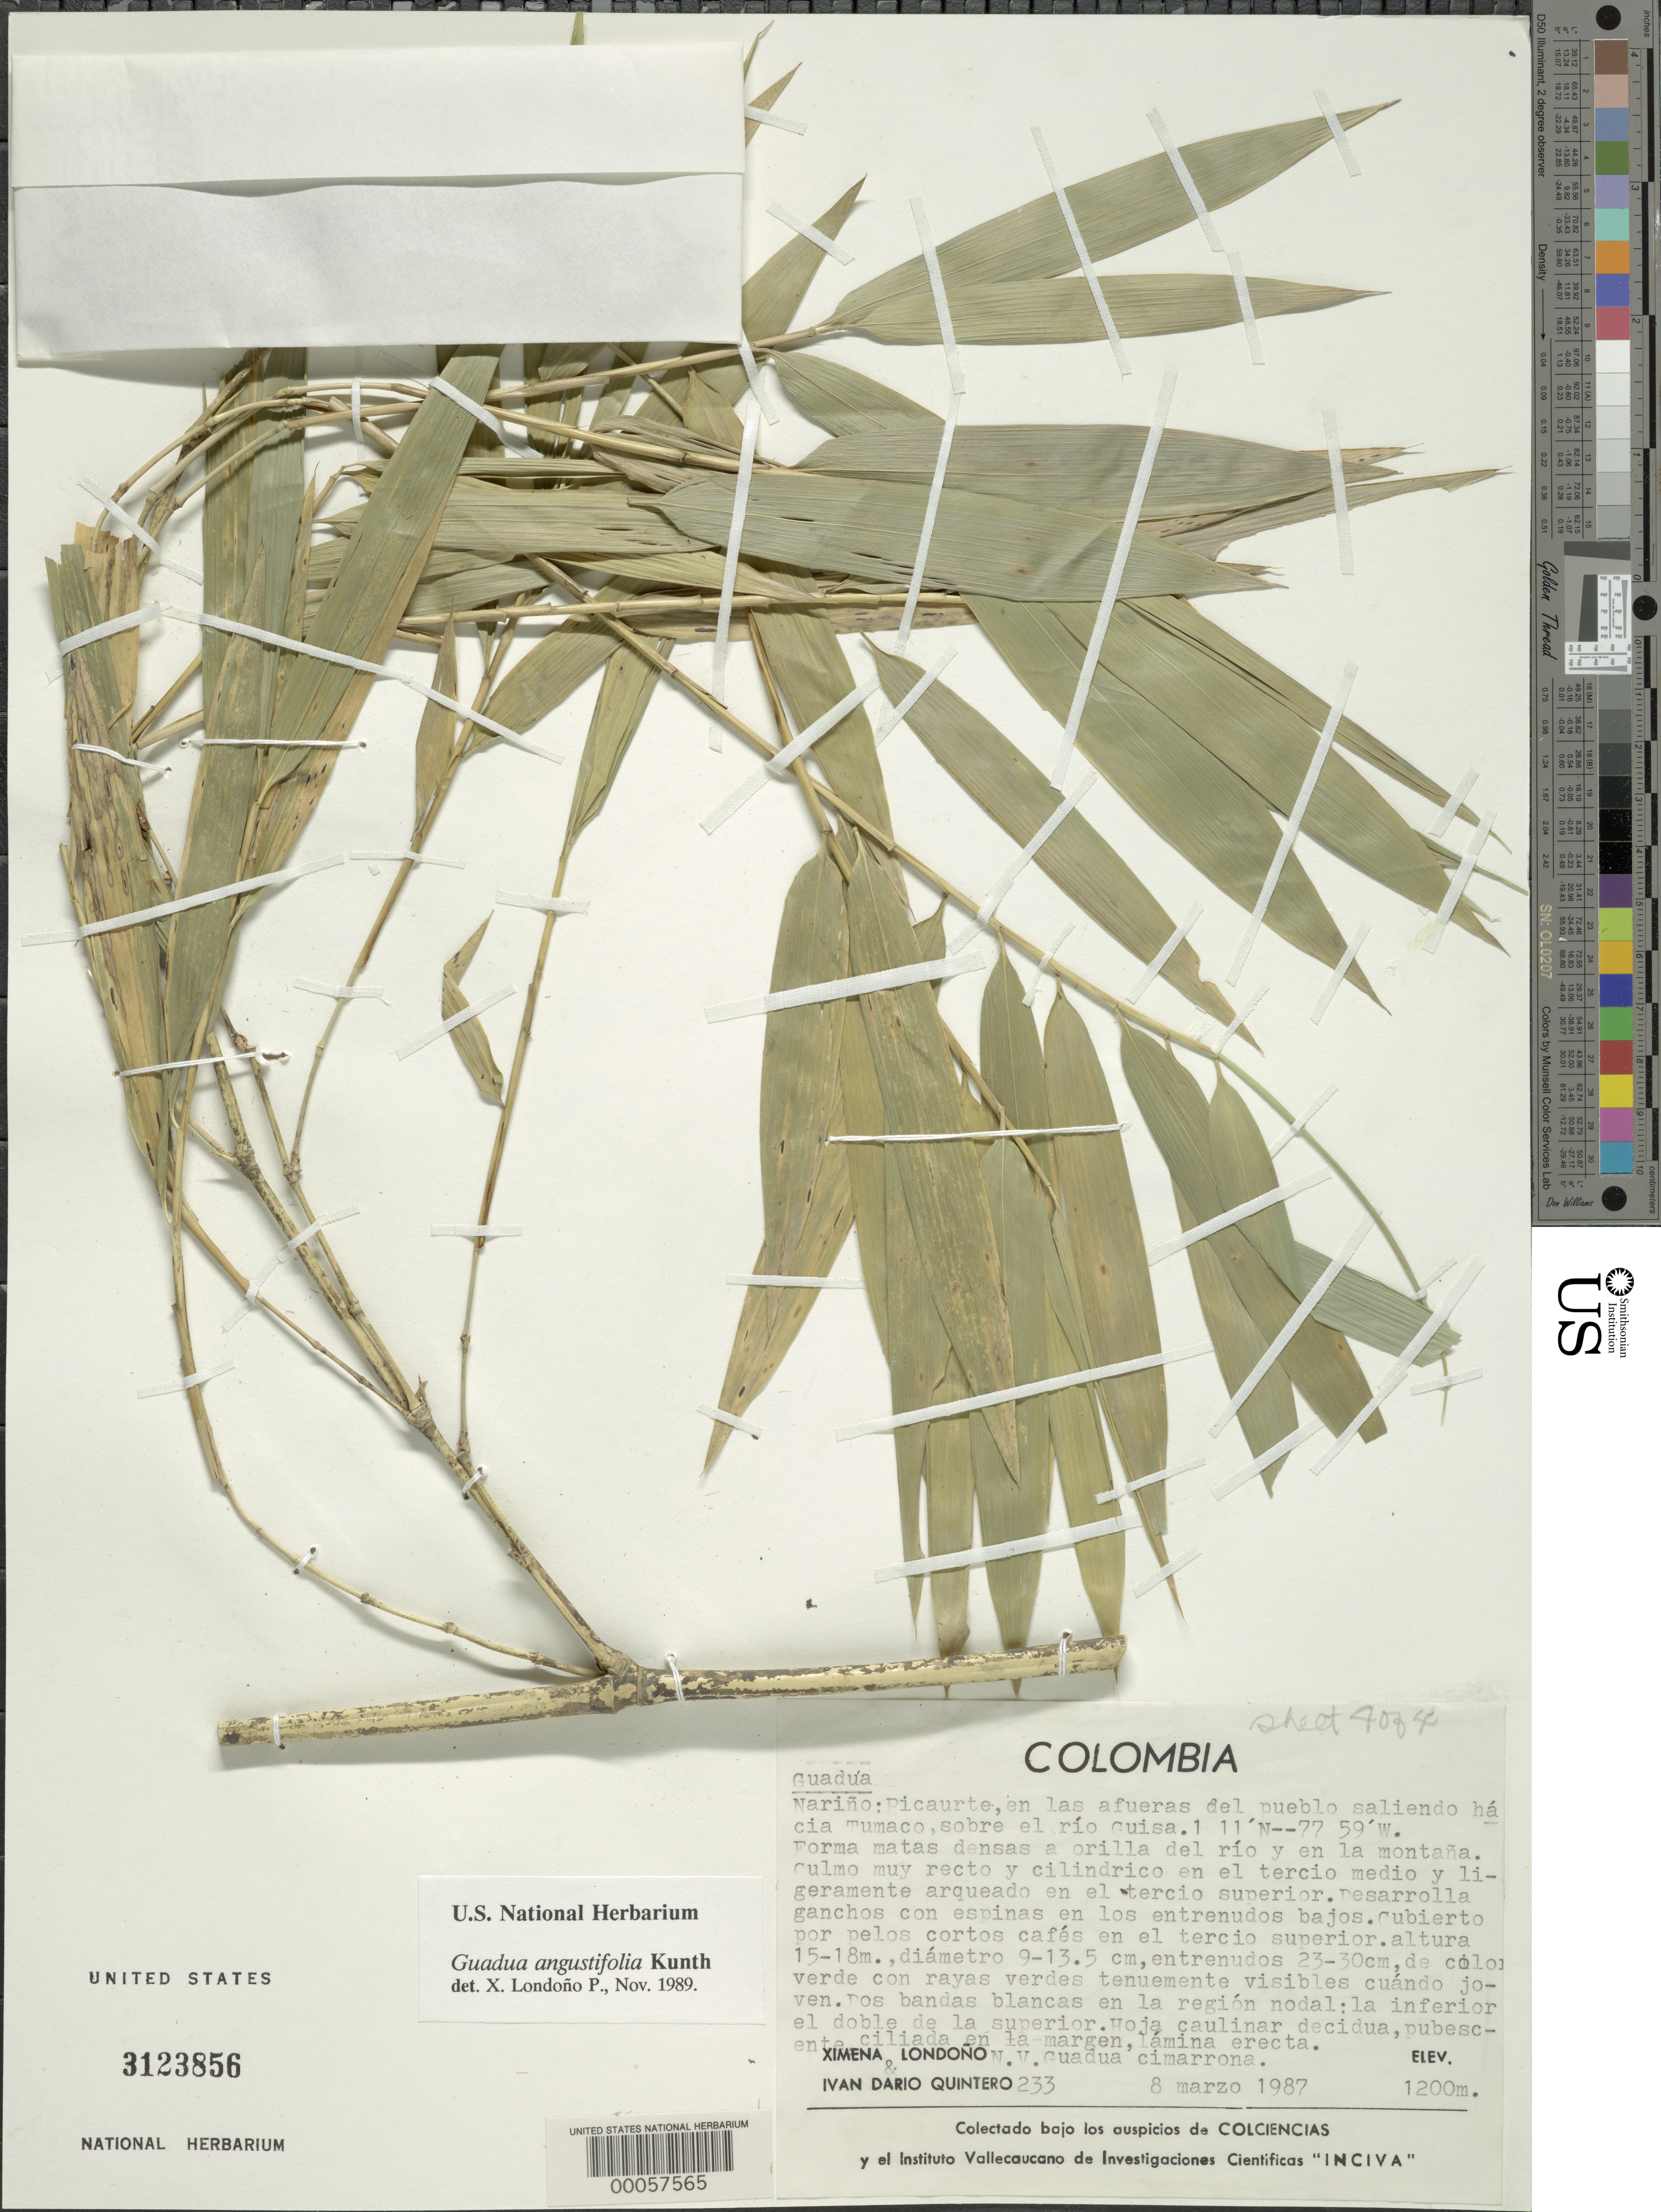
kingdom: Plantae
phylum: Tracheophyta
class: Liliopsida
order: Poales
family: Poaceae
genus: Guadua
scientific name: Guadua angustifolia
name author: Kunth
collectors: X. Londoño & I. Quintero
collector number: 233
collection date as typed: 08 Mar 1987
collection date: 1987-03-08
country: Colombia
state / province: Nariño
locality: Ricaurte, near the Guisa River, outside Tumaco Village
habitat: Dense forests near the edge of rivers and mountains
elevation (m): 1200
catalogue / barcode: US 3123856